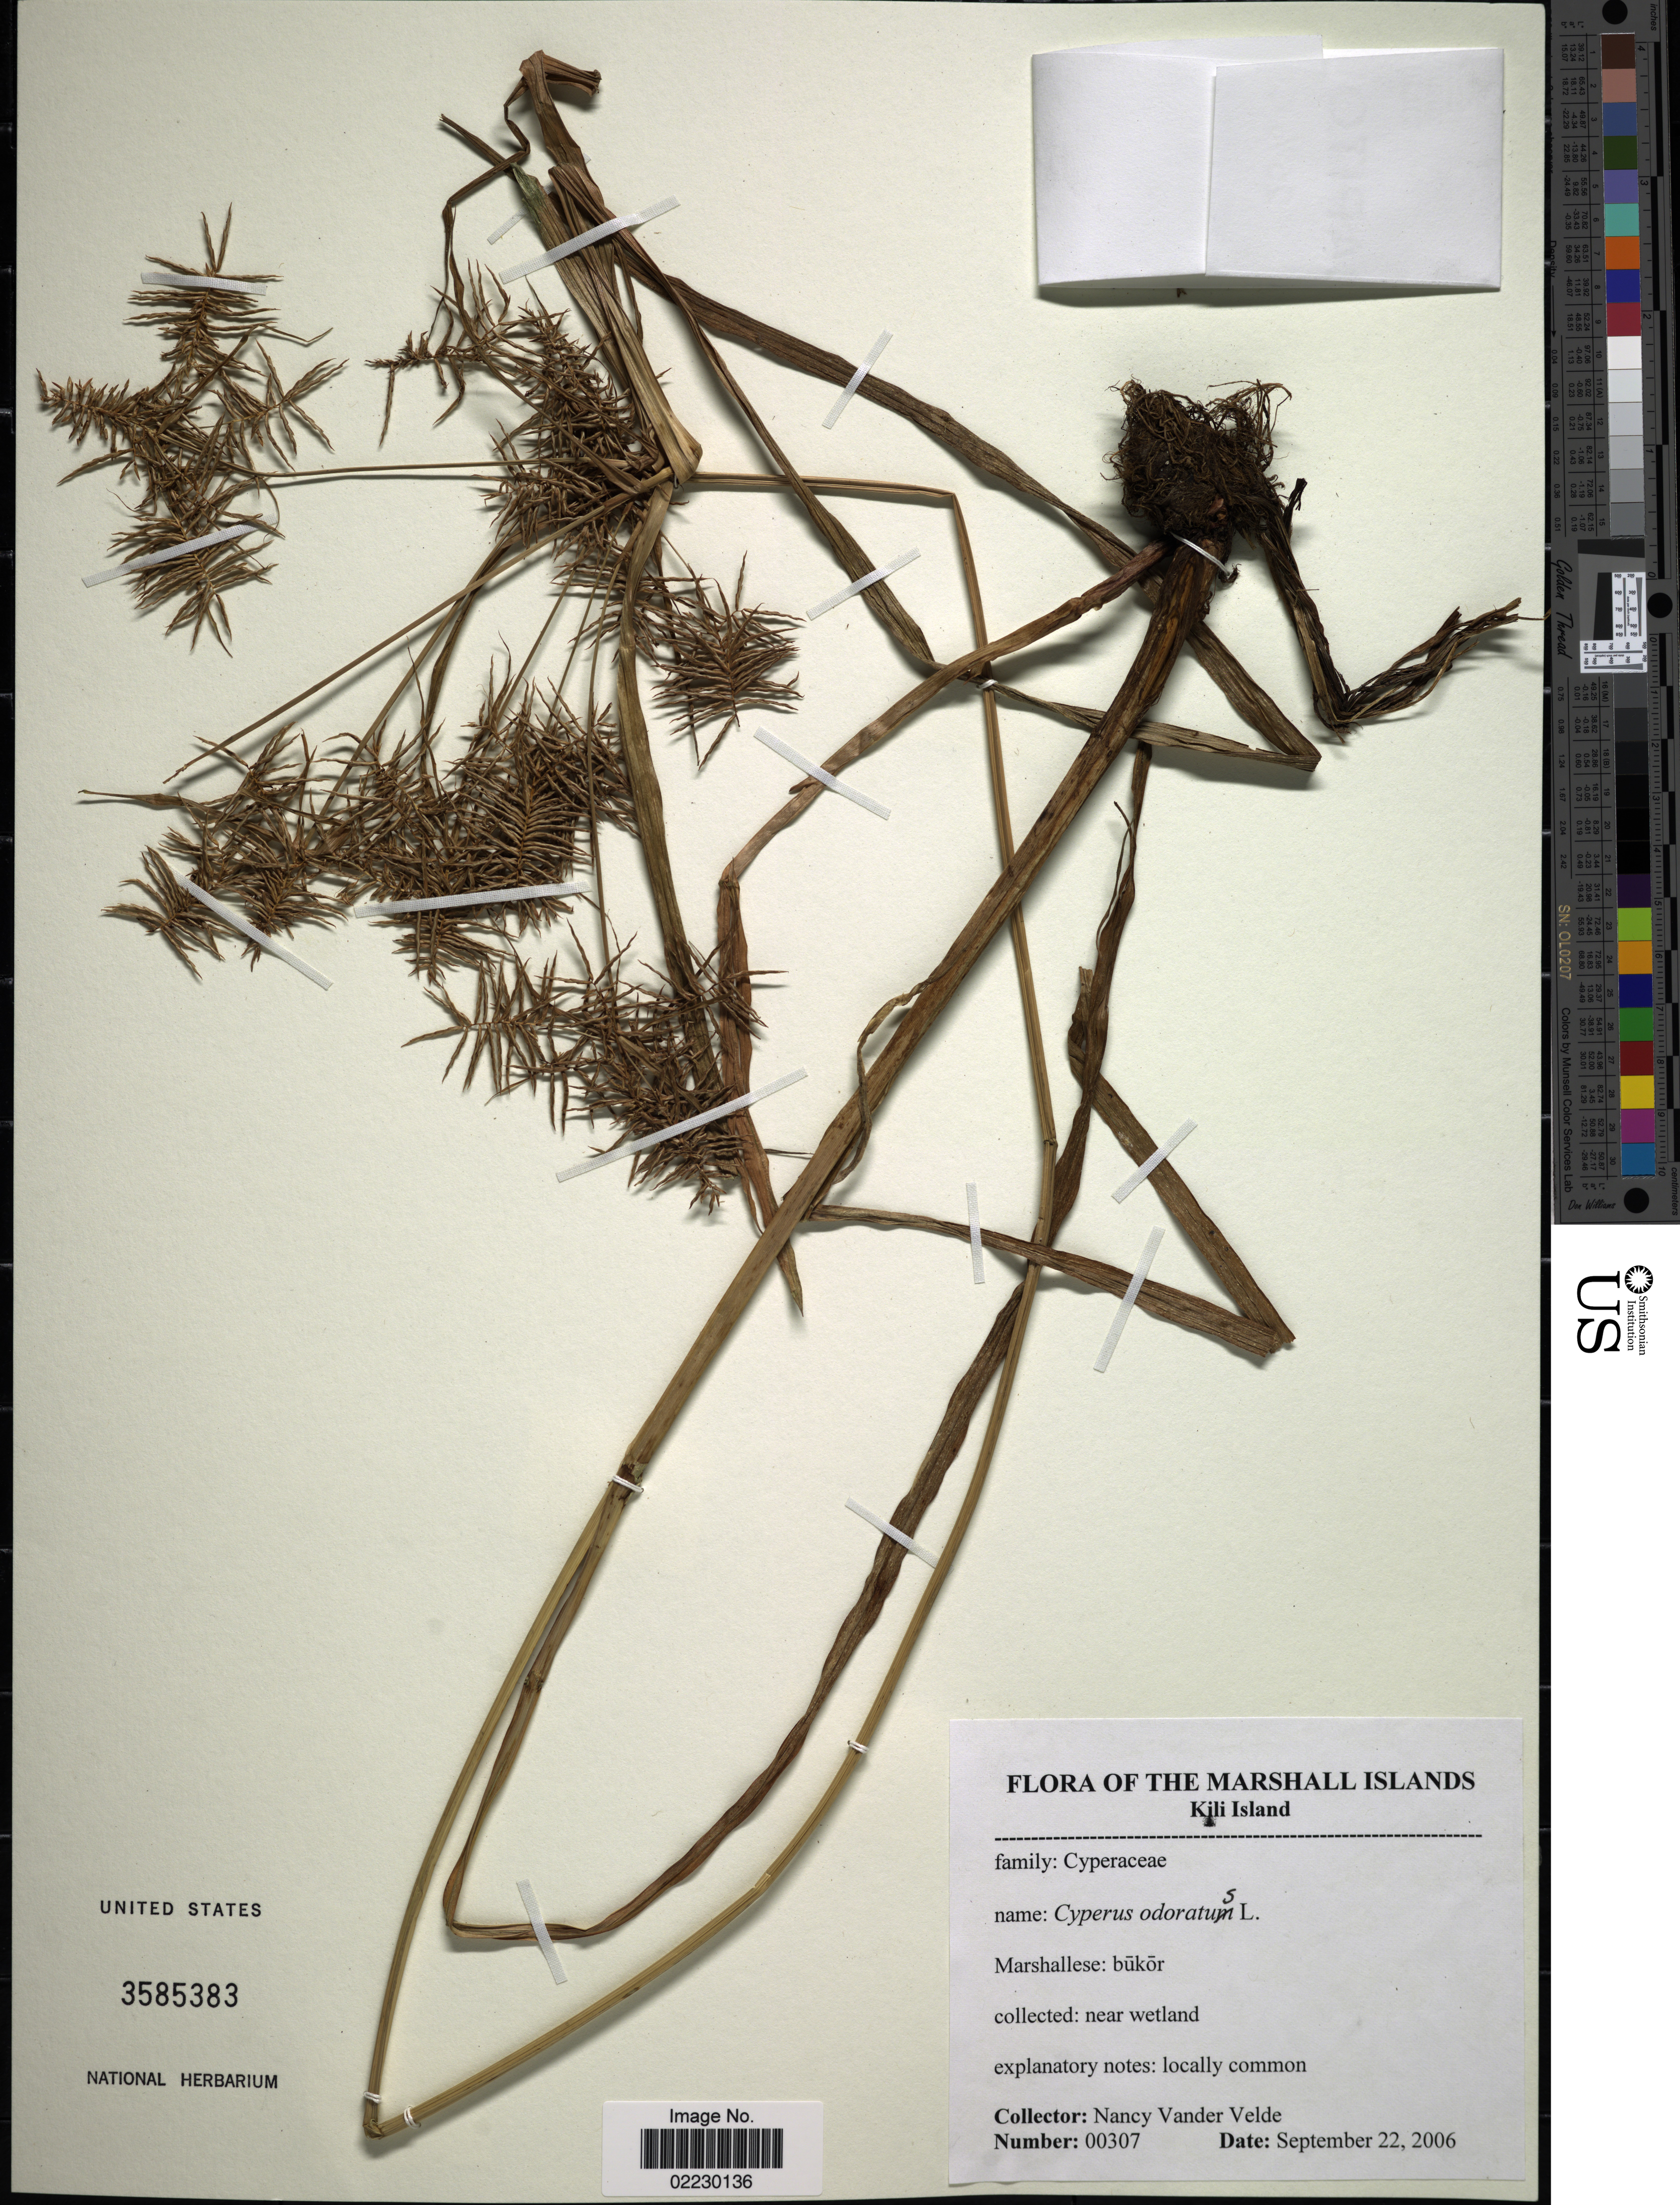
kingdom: Plantae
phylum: Tracheophyta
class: Liliopsida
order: Poales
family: Cyperaceae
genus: Cyperus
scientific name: Cyperus odoratus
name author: L.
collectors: N. Vander Velde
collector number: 00307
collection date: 2006-09-22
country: Marshall Islands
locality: Kili Islands, near wetland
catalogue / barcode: US 3585383